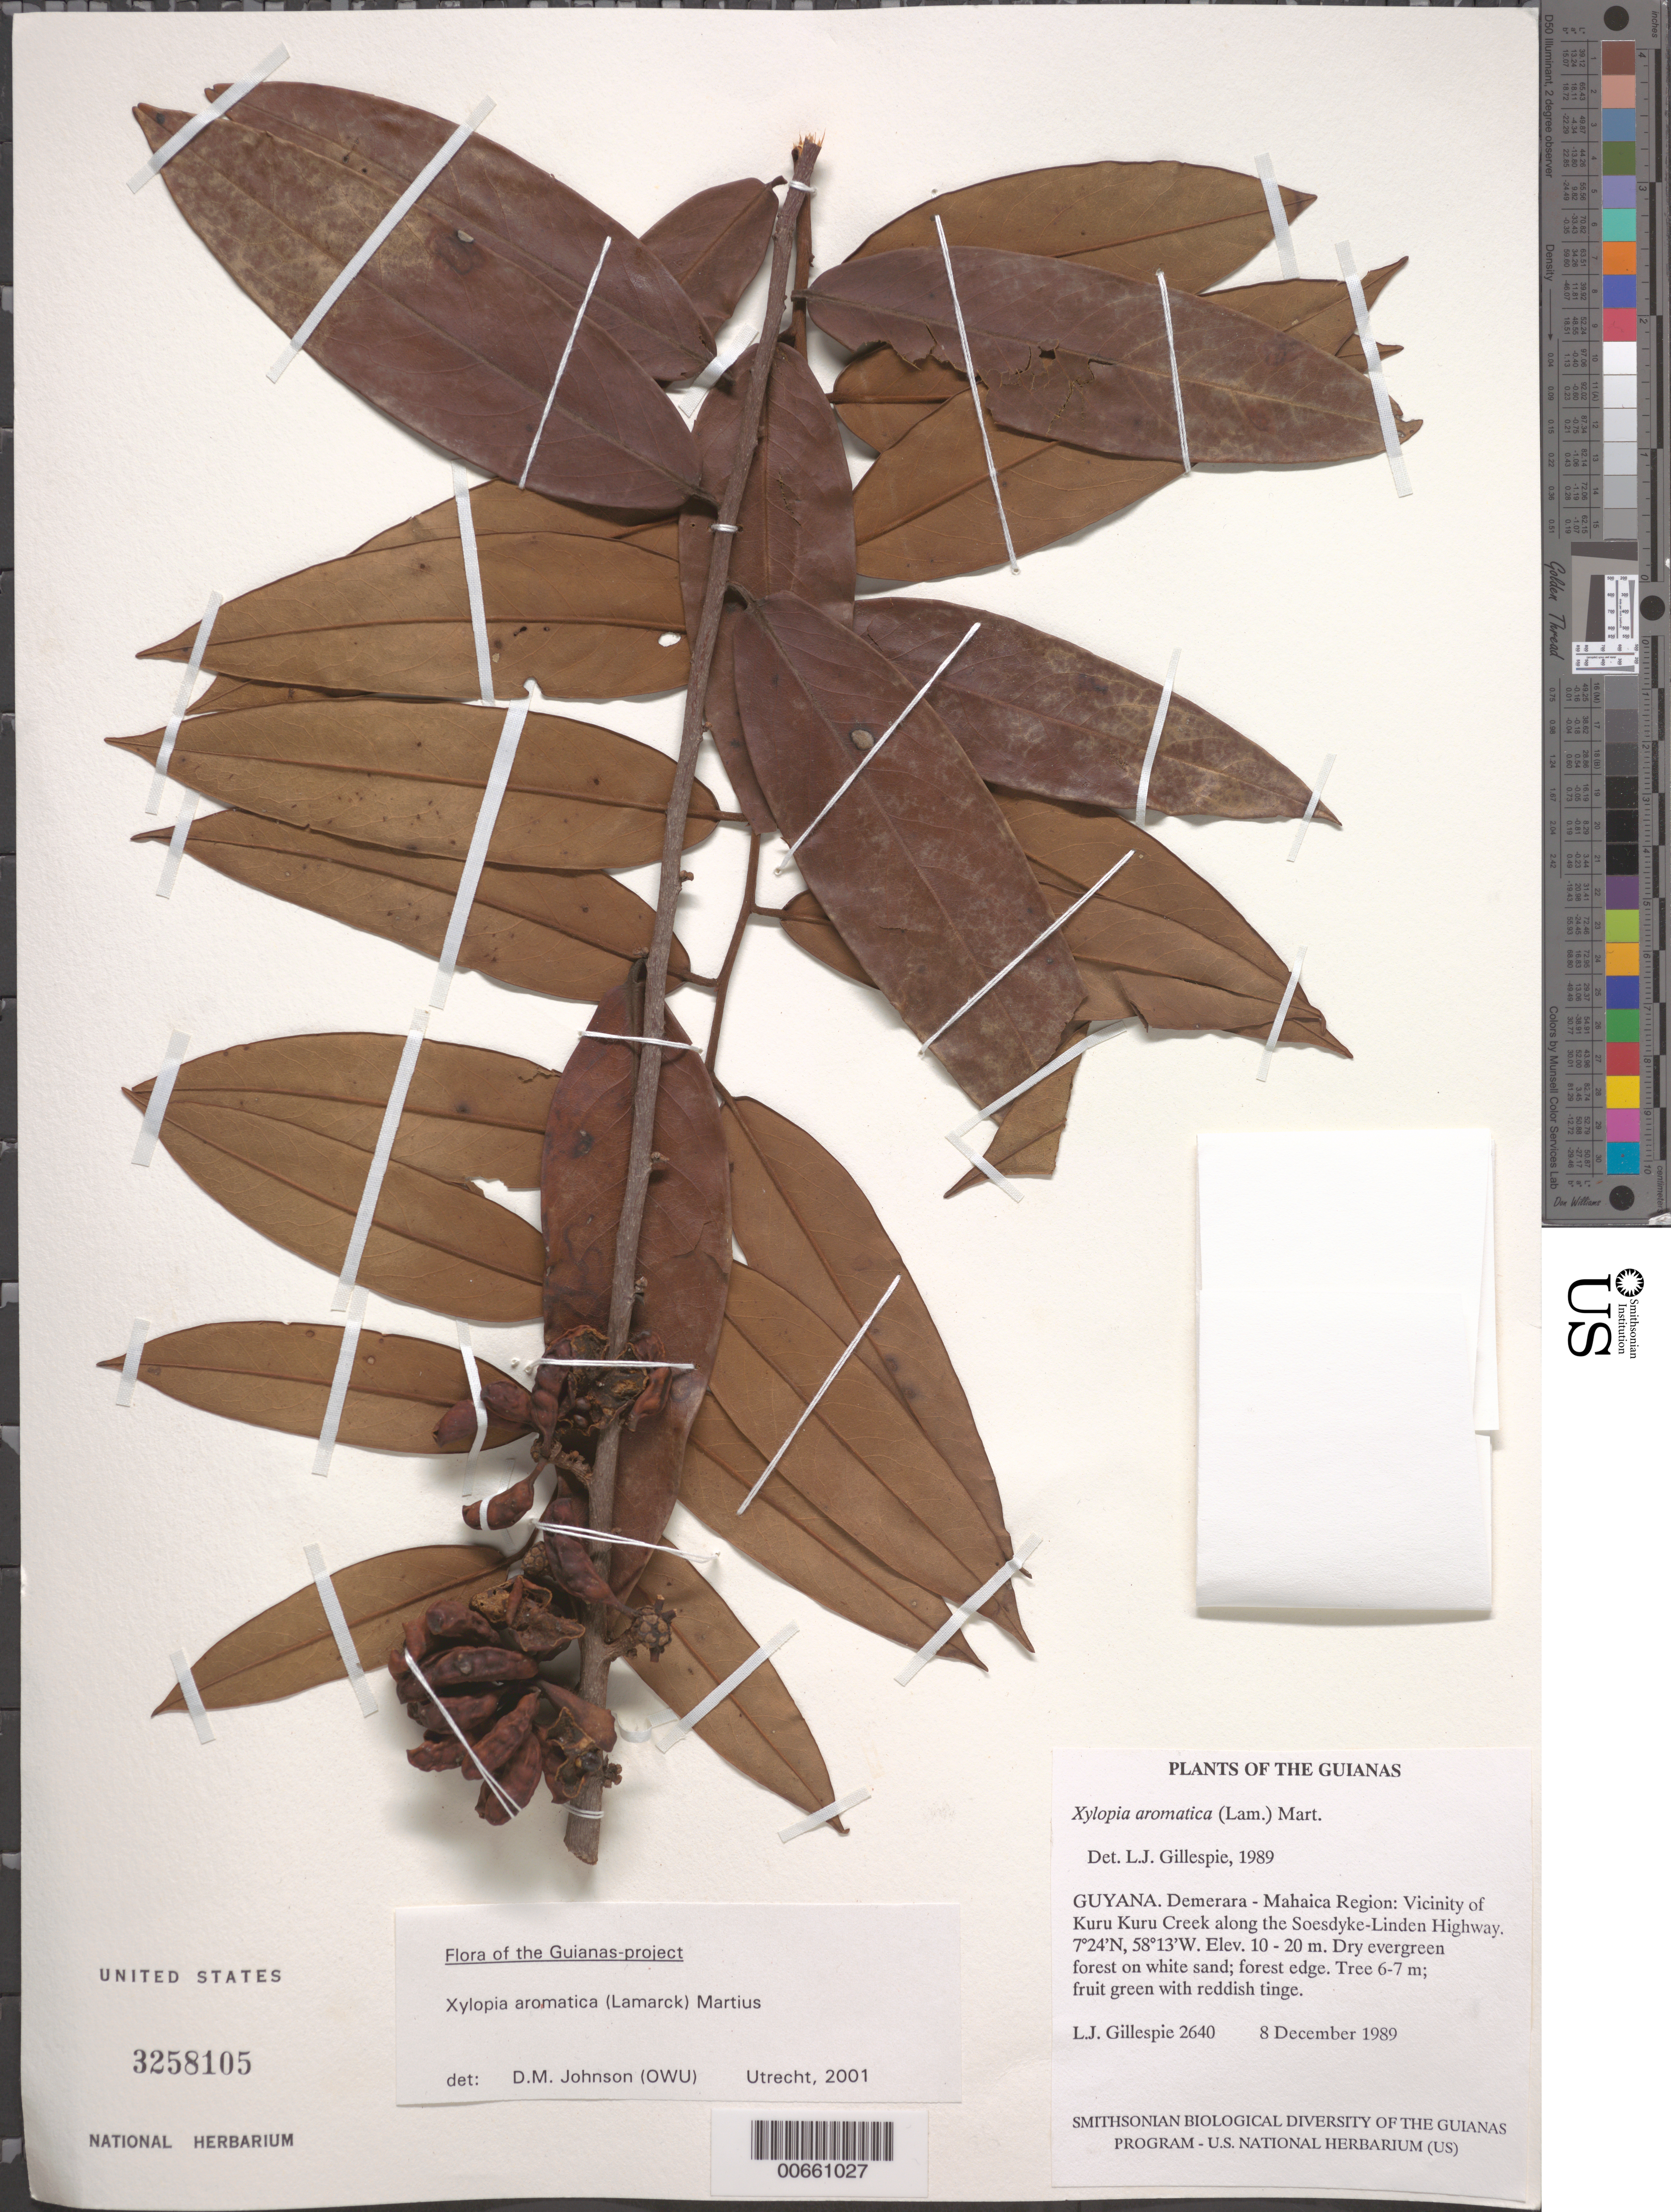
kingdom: Plantae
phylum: Tracheophyta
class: Magnoliopsida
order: Magnoliales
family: Annonaceae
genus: Xylopia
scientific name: Xylopia aromatica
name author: (Lam.) Mart.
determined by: Johnson, D. M.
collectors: L. J. Gillespie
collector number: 2640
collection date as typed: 8 December 1989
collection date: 1989-12-08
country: Guyana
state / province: Demerara-Mahaica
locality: Vicinity of Kuru Kuru Creek along the Soesdyke-Linden Highway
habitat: Dry evergreen forest on white sand; forest edge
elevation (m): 10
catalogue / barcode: US 3258105